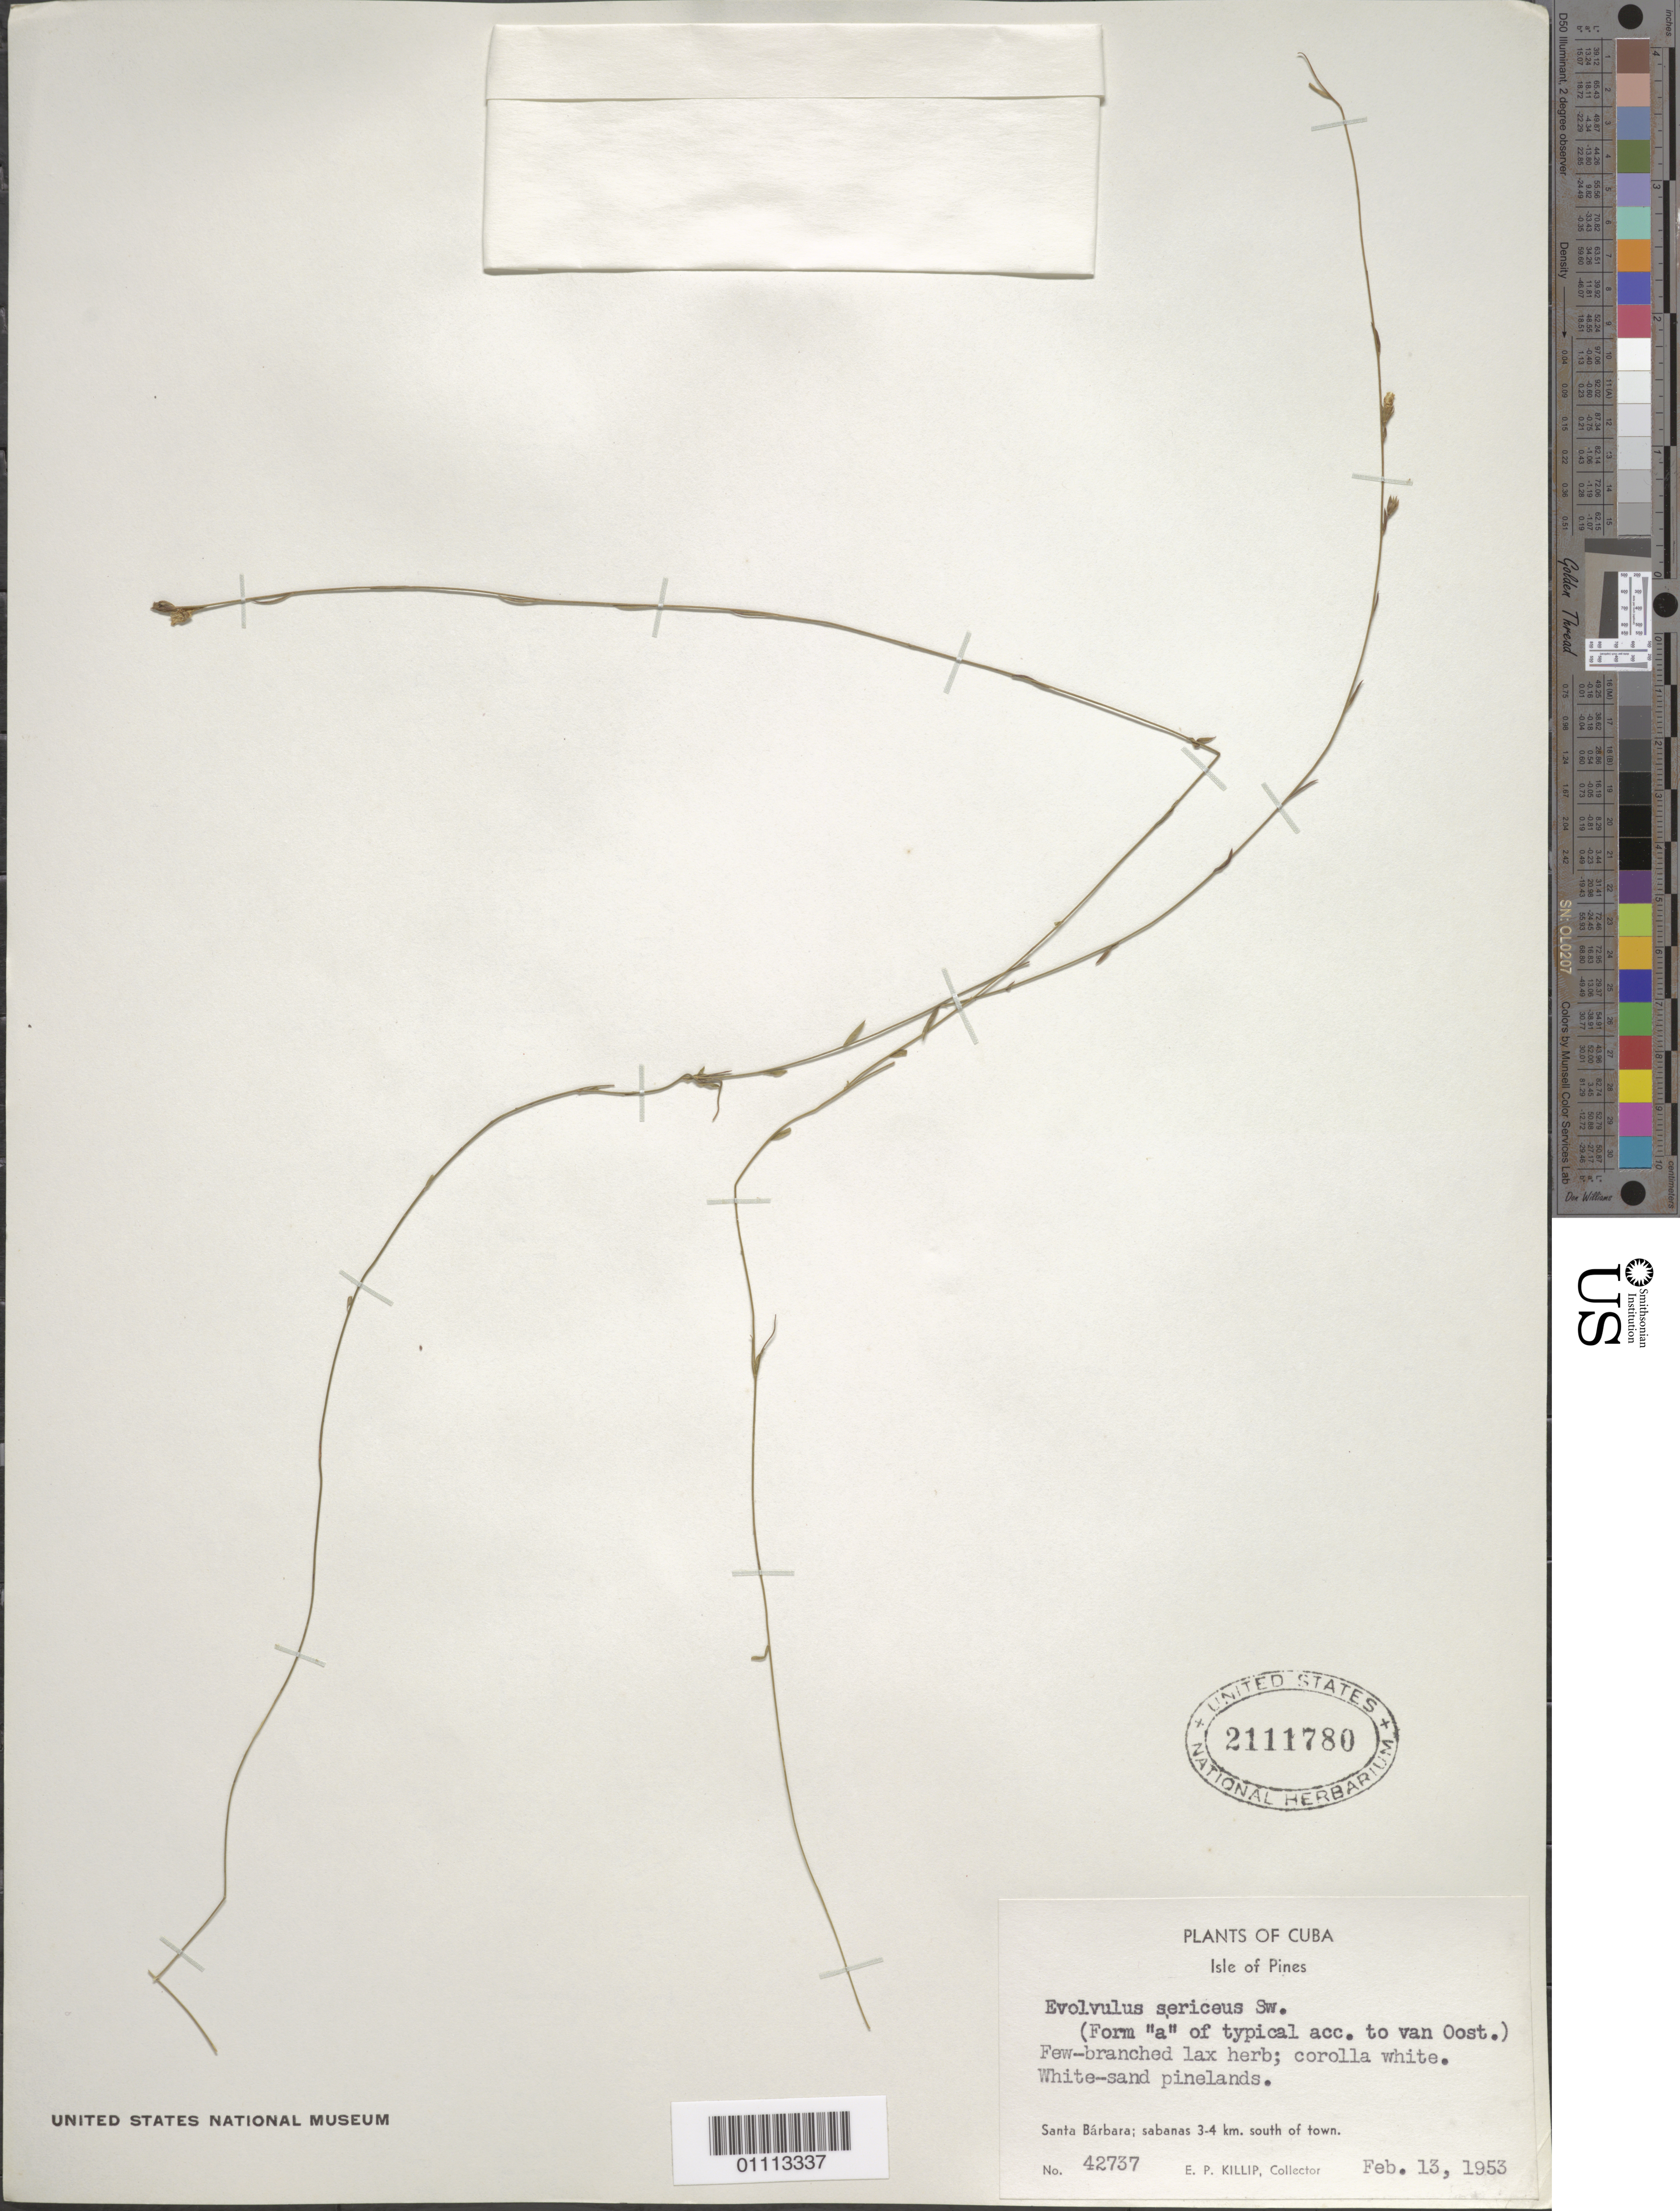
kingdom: Plantae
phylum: Tracheophyta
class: Magnoliopsida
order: Solanales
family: Convolvulaceae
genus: Evolvulus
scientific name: Evolvulus sericeus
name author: Sw.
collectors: E. P. Killip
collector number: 42737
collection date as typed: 13 Feb 1953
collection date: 1953-02-13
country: Cuba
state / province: Isla de La Juventud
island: Isla de la Juventud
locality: Isle of Pines, Santa Barbara: sabanas 3-4 km S of town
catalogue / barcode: US 2111780